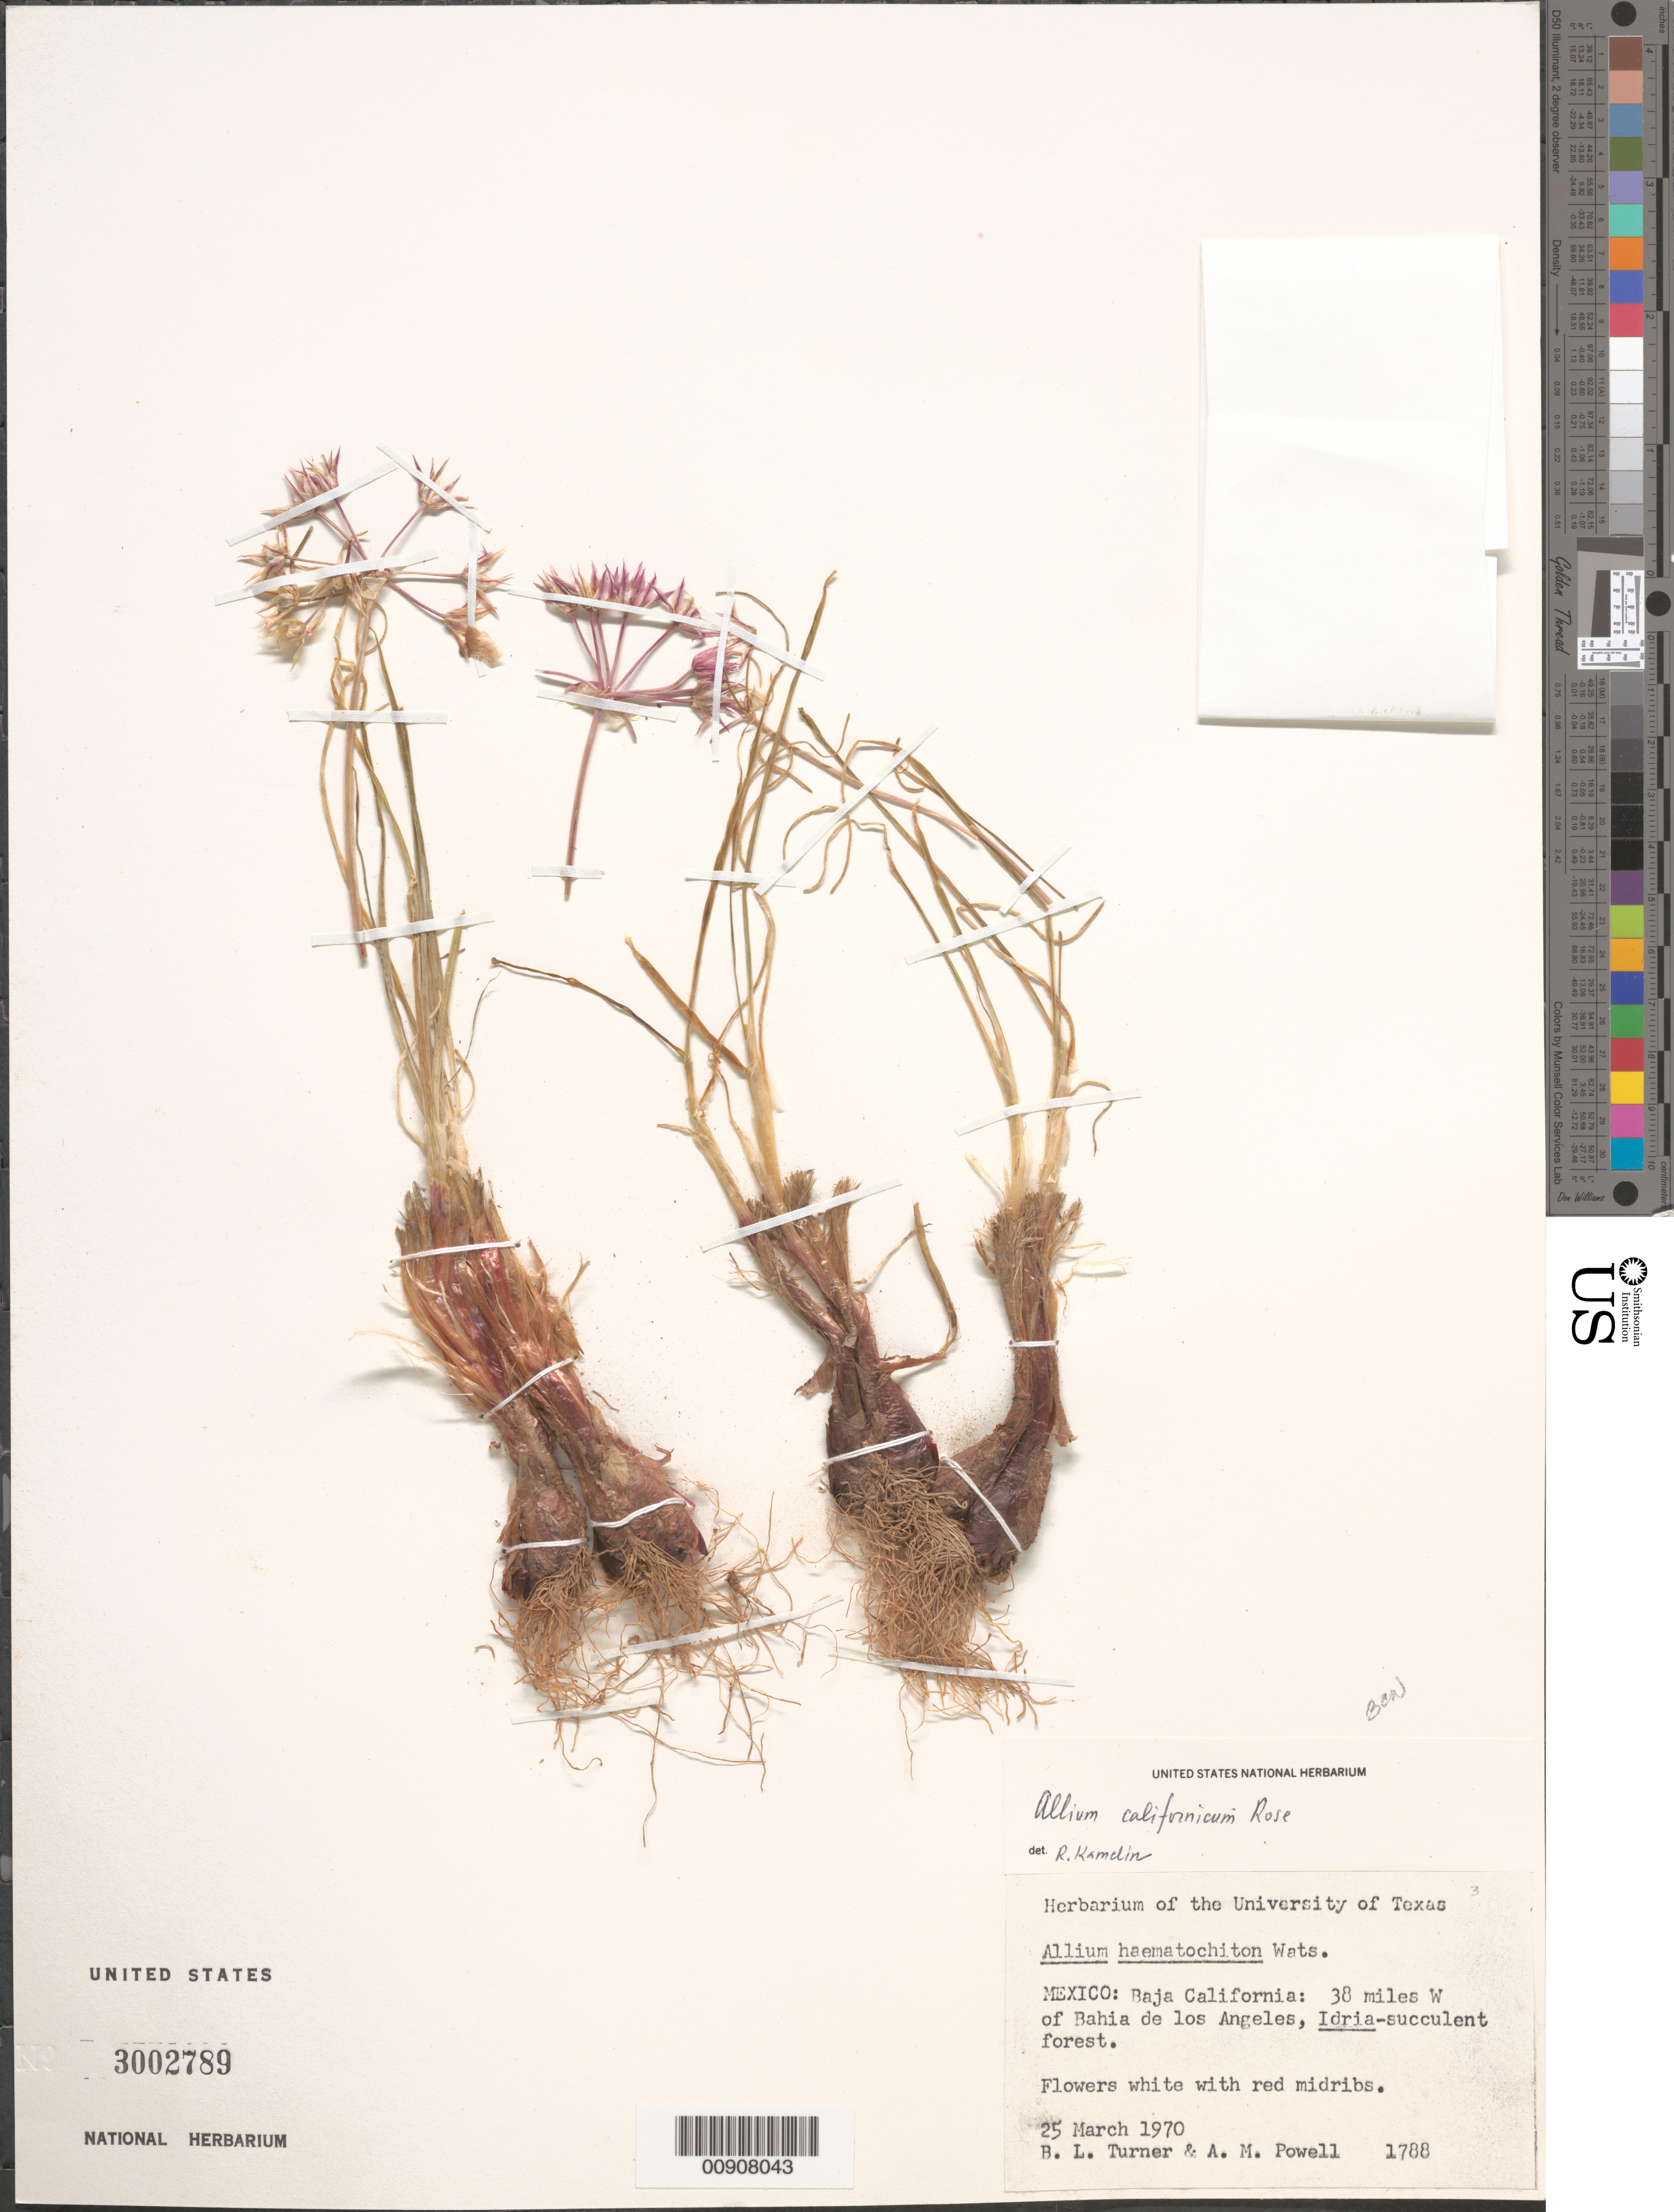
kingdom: Plantae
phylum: Tracheophyta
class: Liliopsida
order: Asparagales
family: Amaryllidaceae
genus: Allium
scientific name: Allium californicum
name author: Rose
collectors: B. L. Turner & A. M. Powell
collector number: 1788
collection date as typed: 25 Mar 1970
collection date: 1970-03-25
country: Mexico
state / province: Baja California Norte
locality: Baja California: 38 miles W of Bahía de los Angeles.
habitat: Idria-succulent forest.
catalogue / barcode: US 3002789